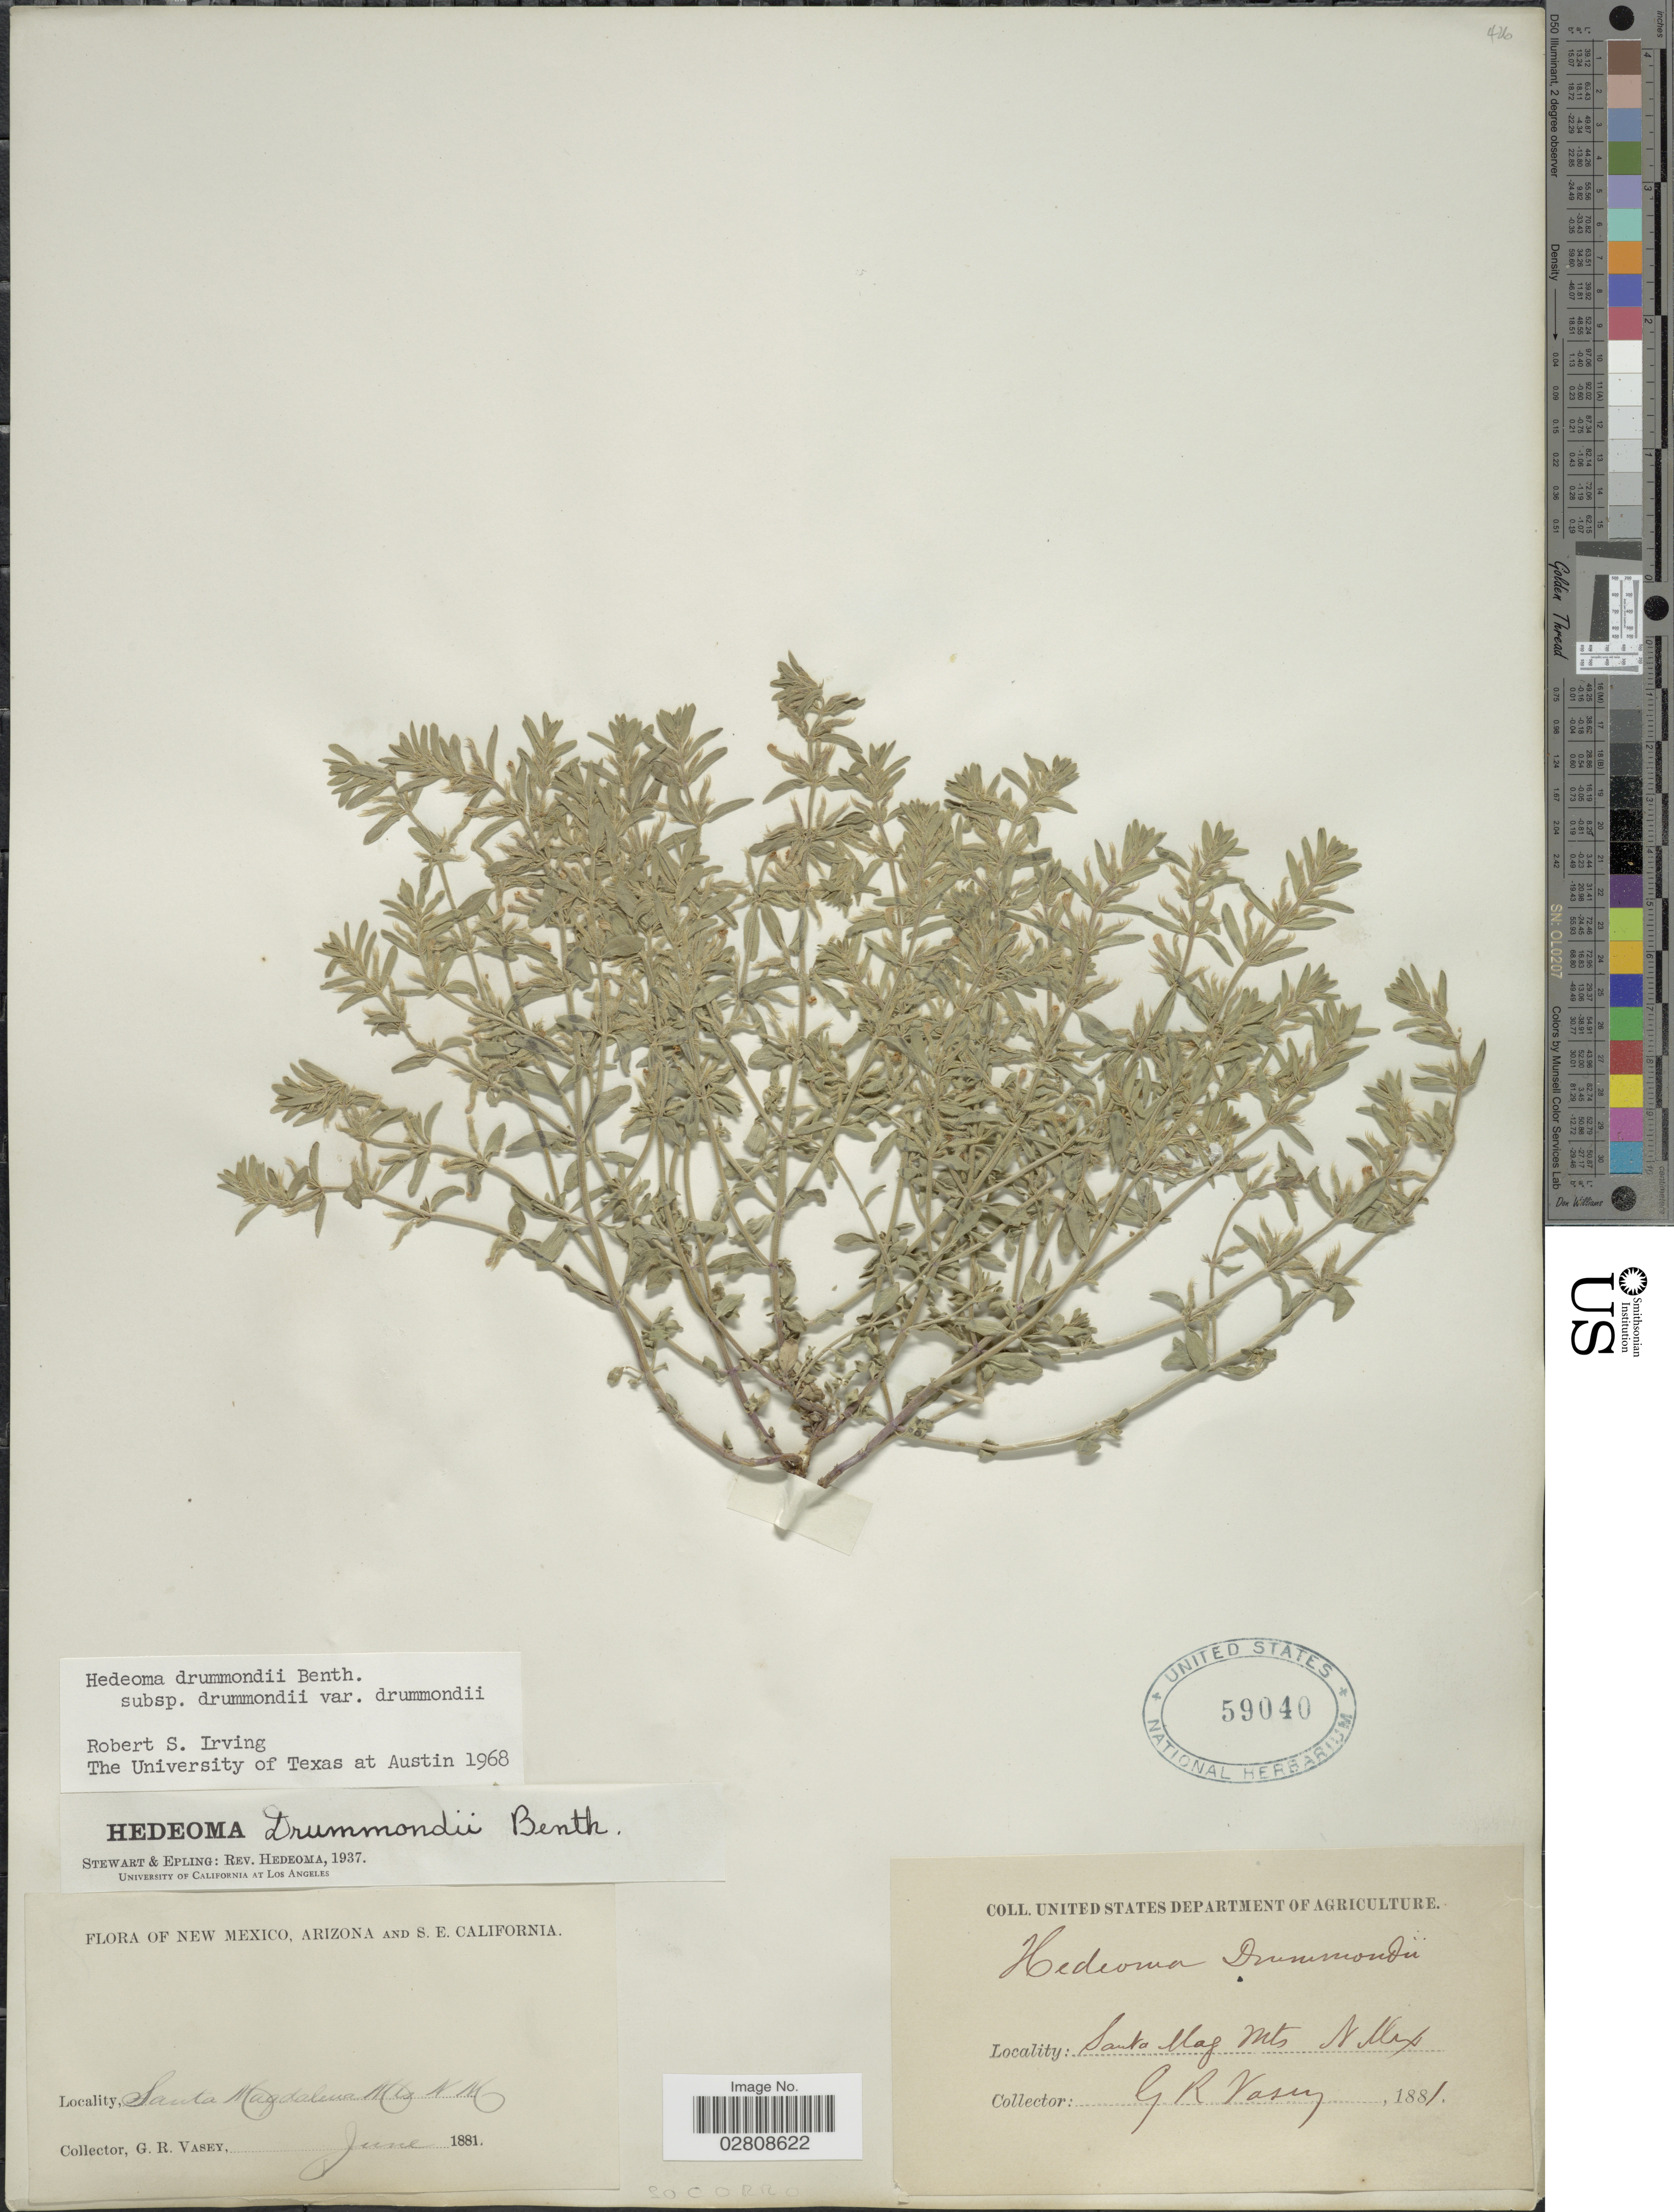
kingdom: Plantae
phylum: Tracheophyta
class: Magnoliopsida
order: Lamiales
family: Lamiaceae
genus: Hedeoma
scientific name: Hedeoma drummondii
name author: Benth.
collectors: G. R. Vasey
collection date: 1881-06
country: United States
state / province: New Mexico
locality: Santa Madalena Mts.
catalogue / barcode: US 59040